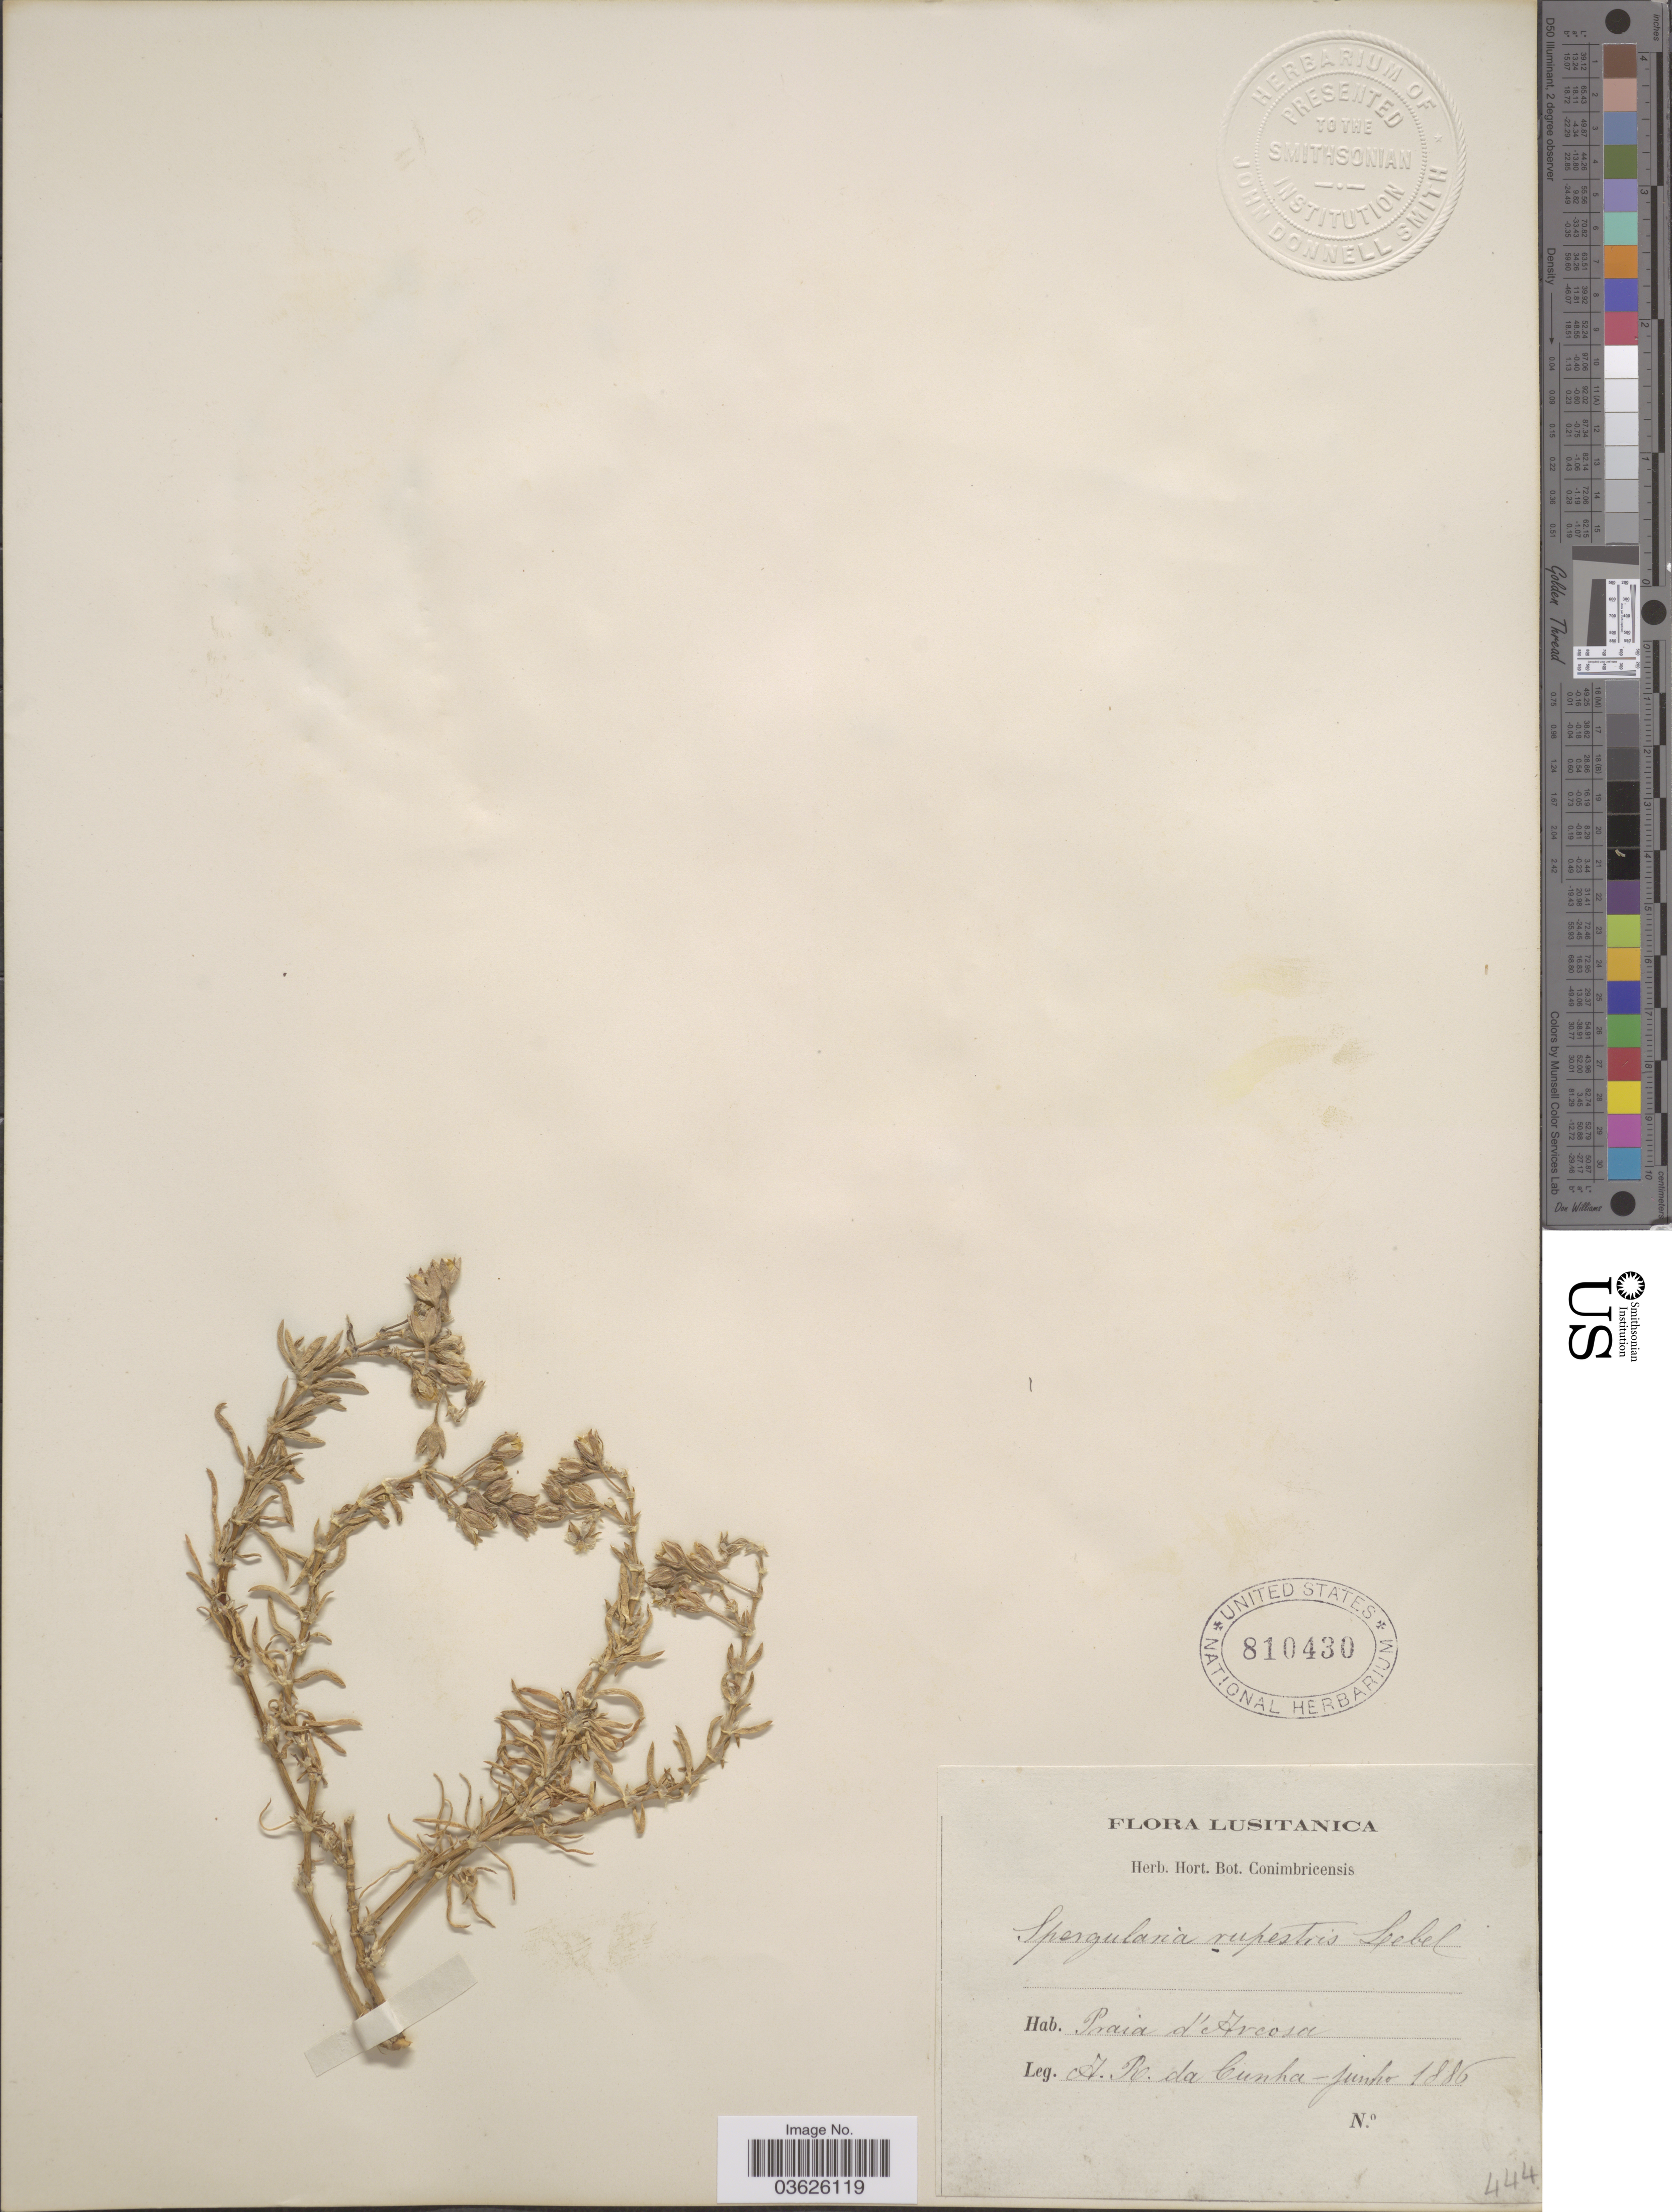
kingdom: Plantae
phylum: Tracheophyta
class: Magnoliopsida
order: Caryophyllales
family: Caryophyllaceae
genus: Spergularia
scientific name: Spergularia rupestris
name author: Cambess.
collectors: A. Da Cunha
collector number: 444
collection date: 1886-06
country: Portugal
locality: Lusitanica. Praia d'Arcosa.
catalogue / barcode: US 810430